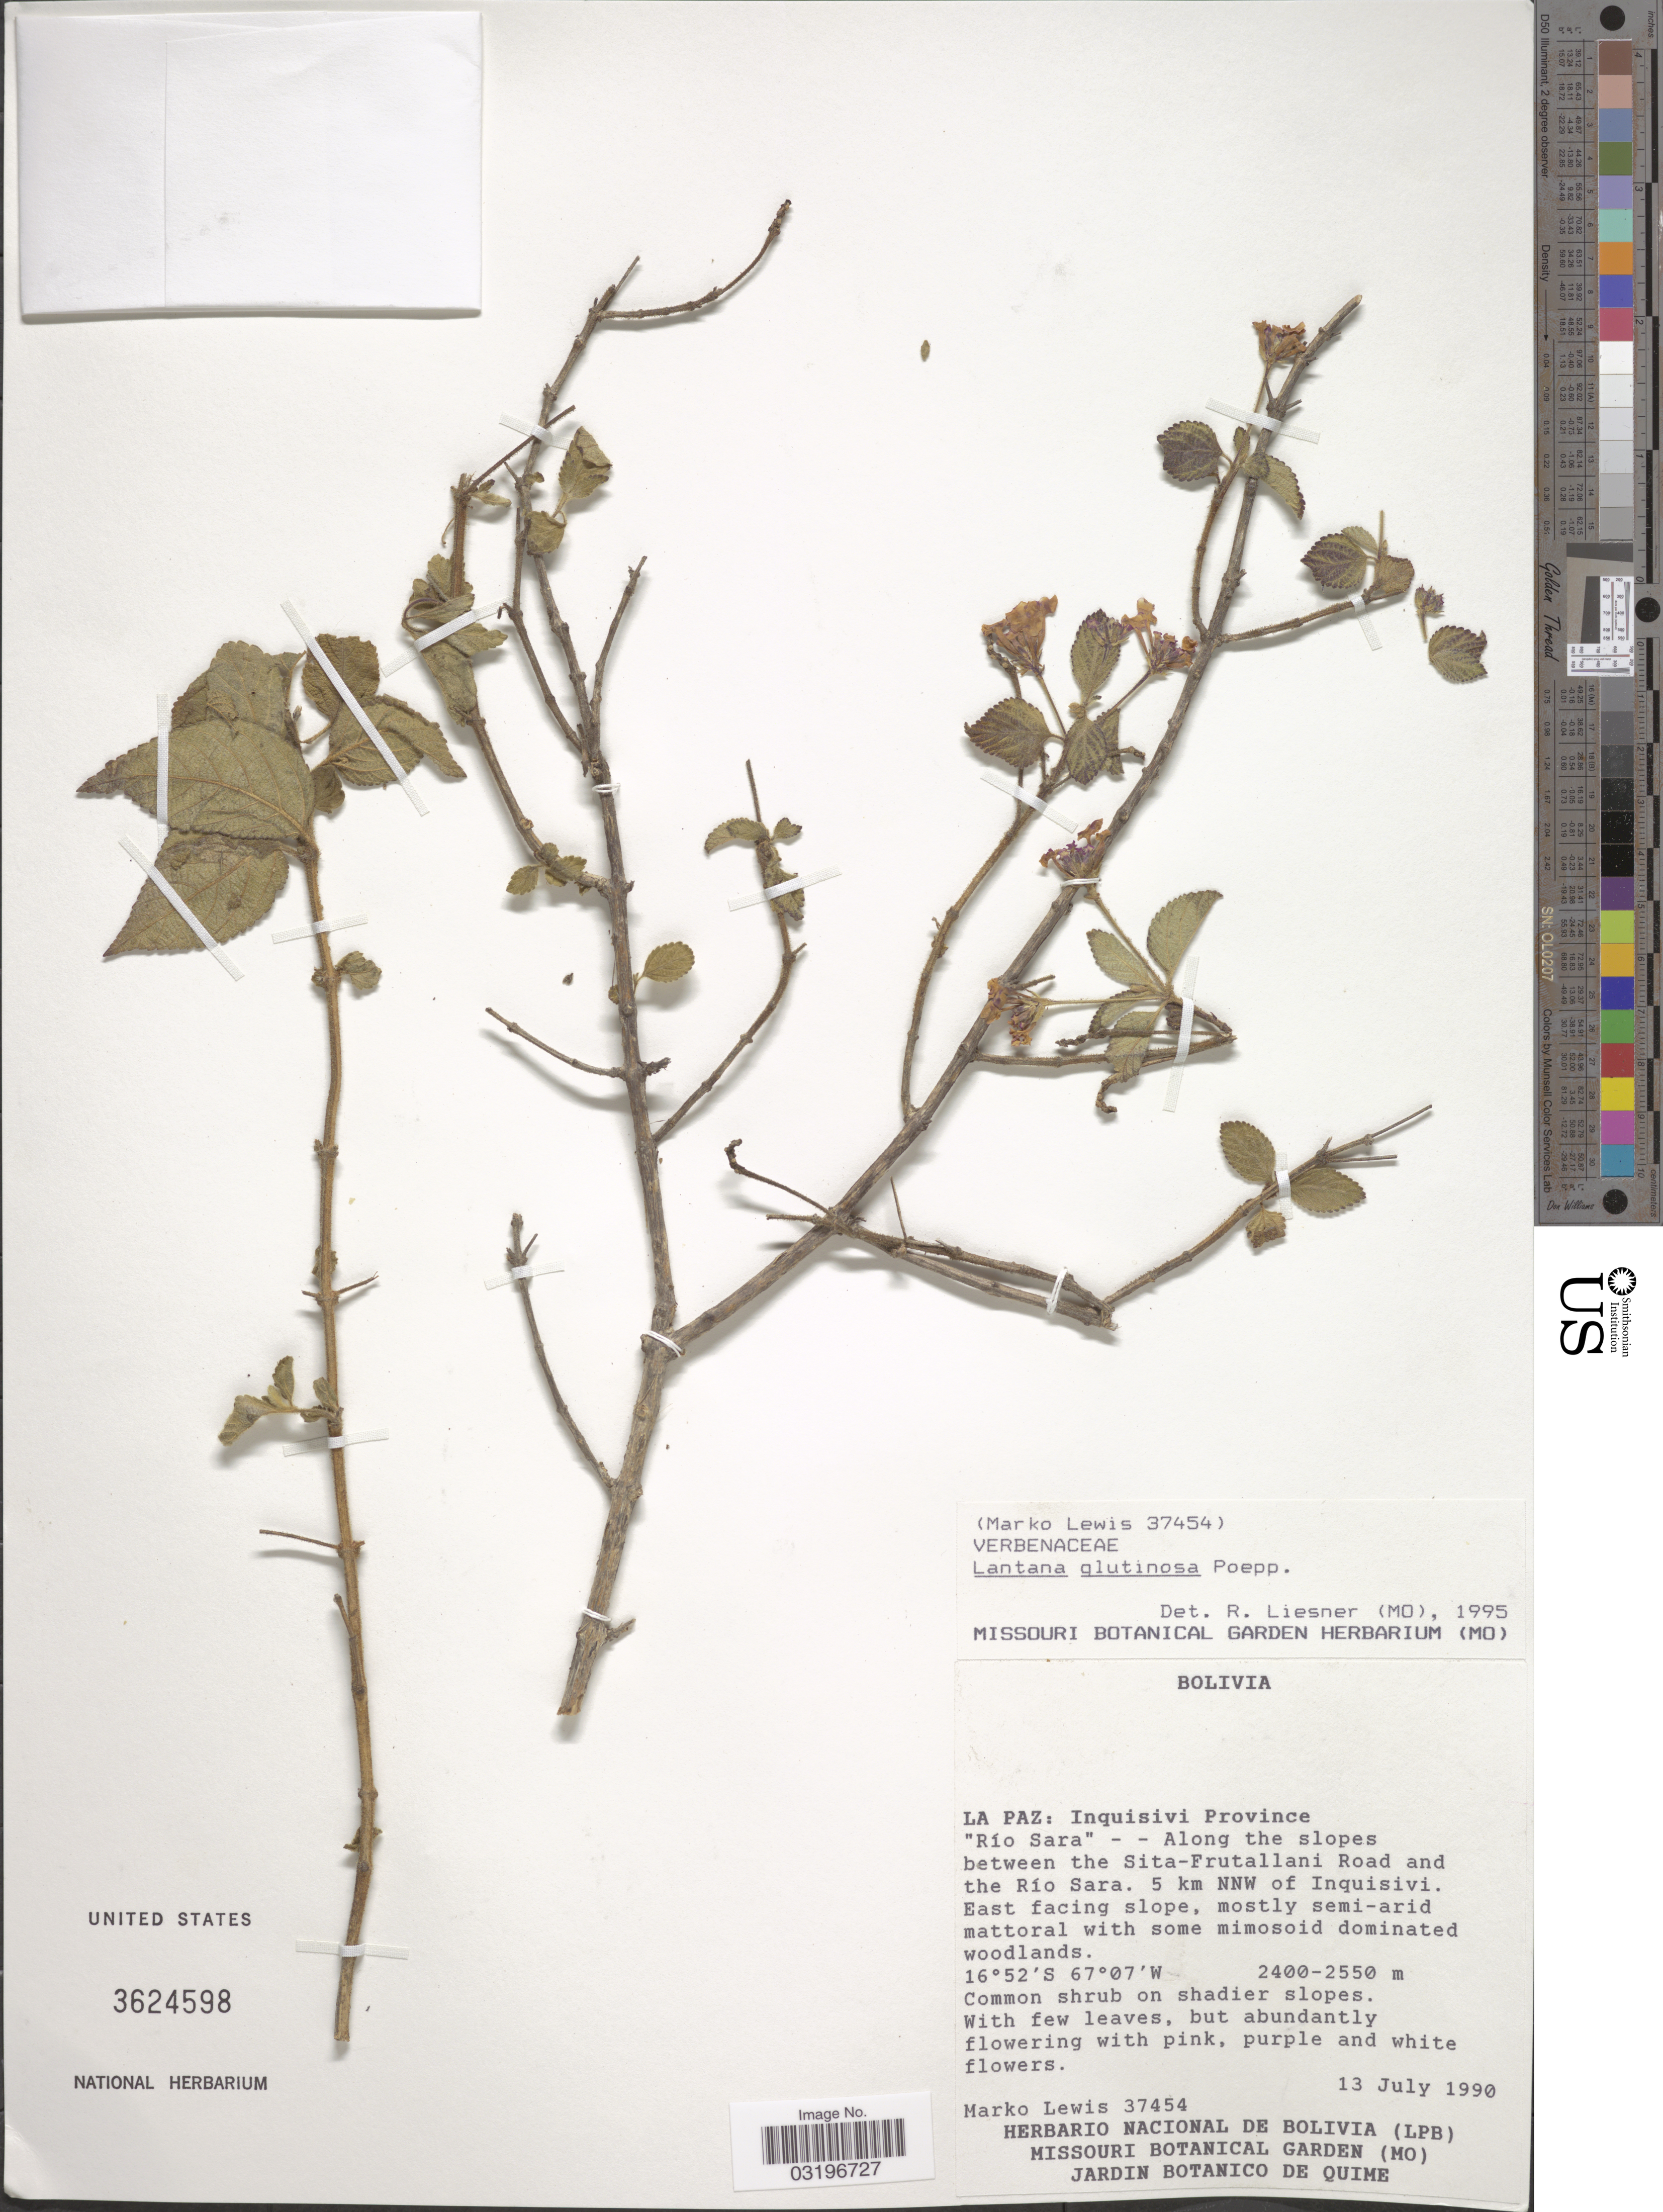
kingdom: Plantae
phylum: Tracheophyta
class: Magnoliopsida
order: Lamiales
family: Verbenaceae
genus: Lantana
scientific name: Lantana glutinosa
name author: Poepp.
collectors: M. A. Lewis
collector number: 37454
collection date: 1990-07-13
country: Bolivia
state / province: La Paz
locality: Inquisivi Province. "Río Sara"-- Along the slopes between the Sita-Frutallani Road and the Río Sara. 5 km NNW of Inquisivi. East facing slope.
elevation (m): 2400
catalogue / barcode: US 3624598